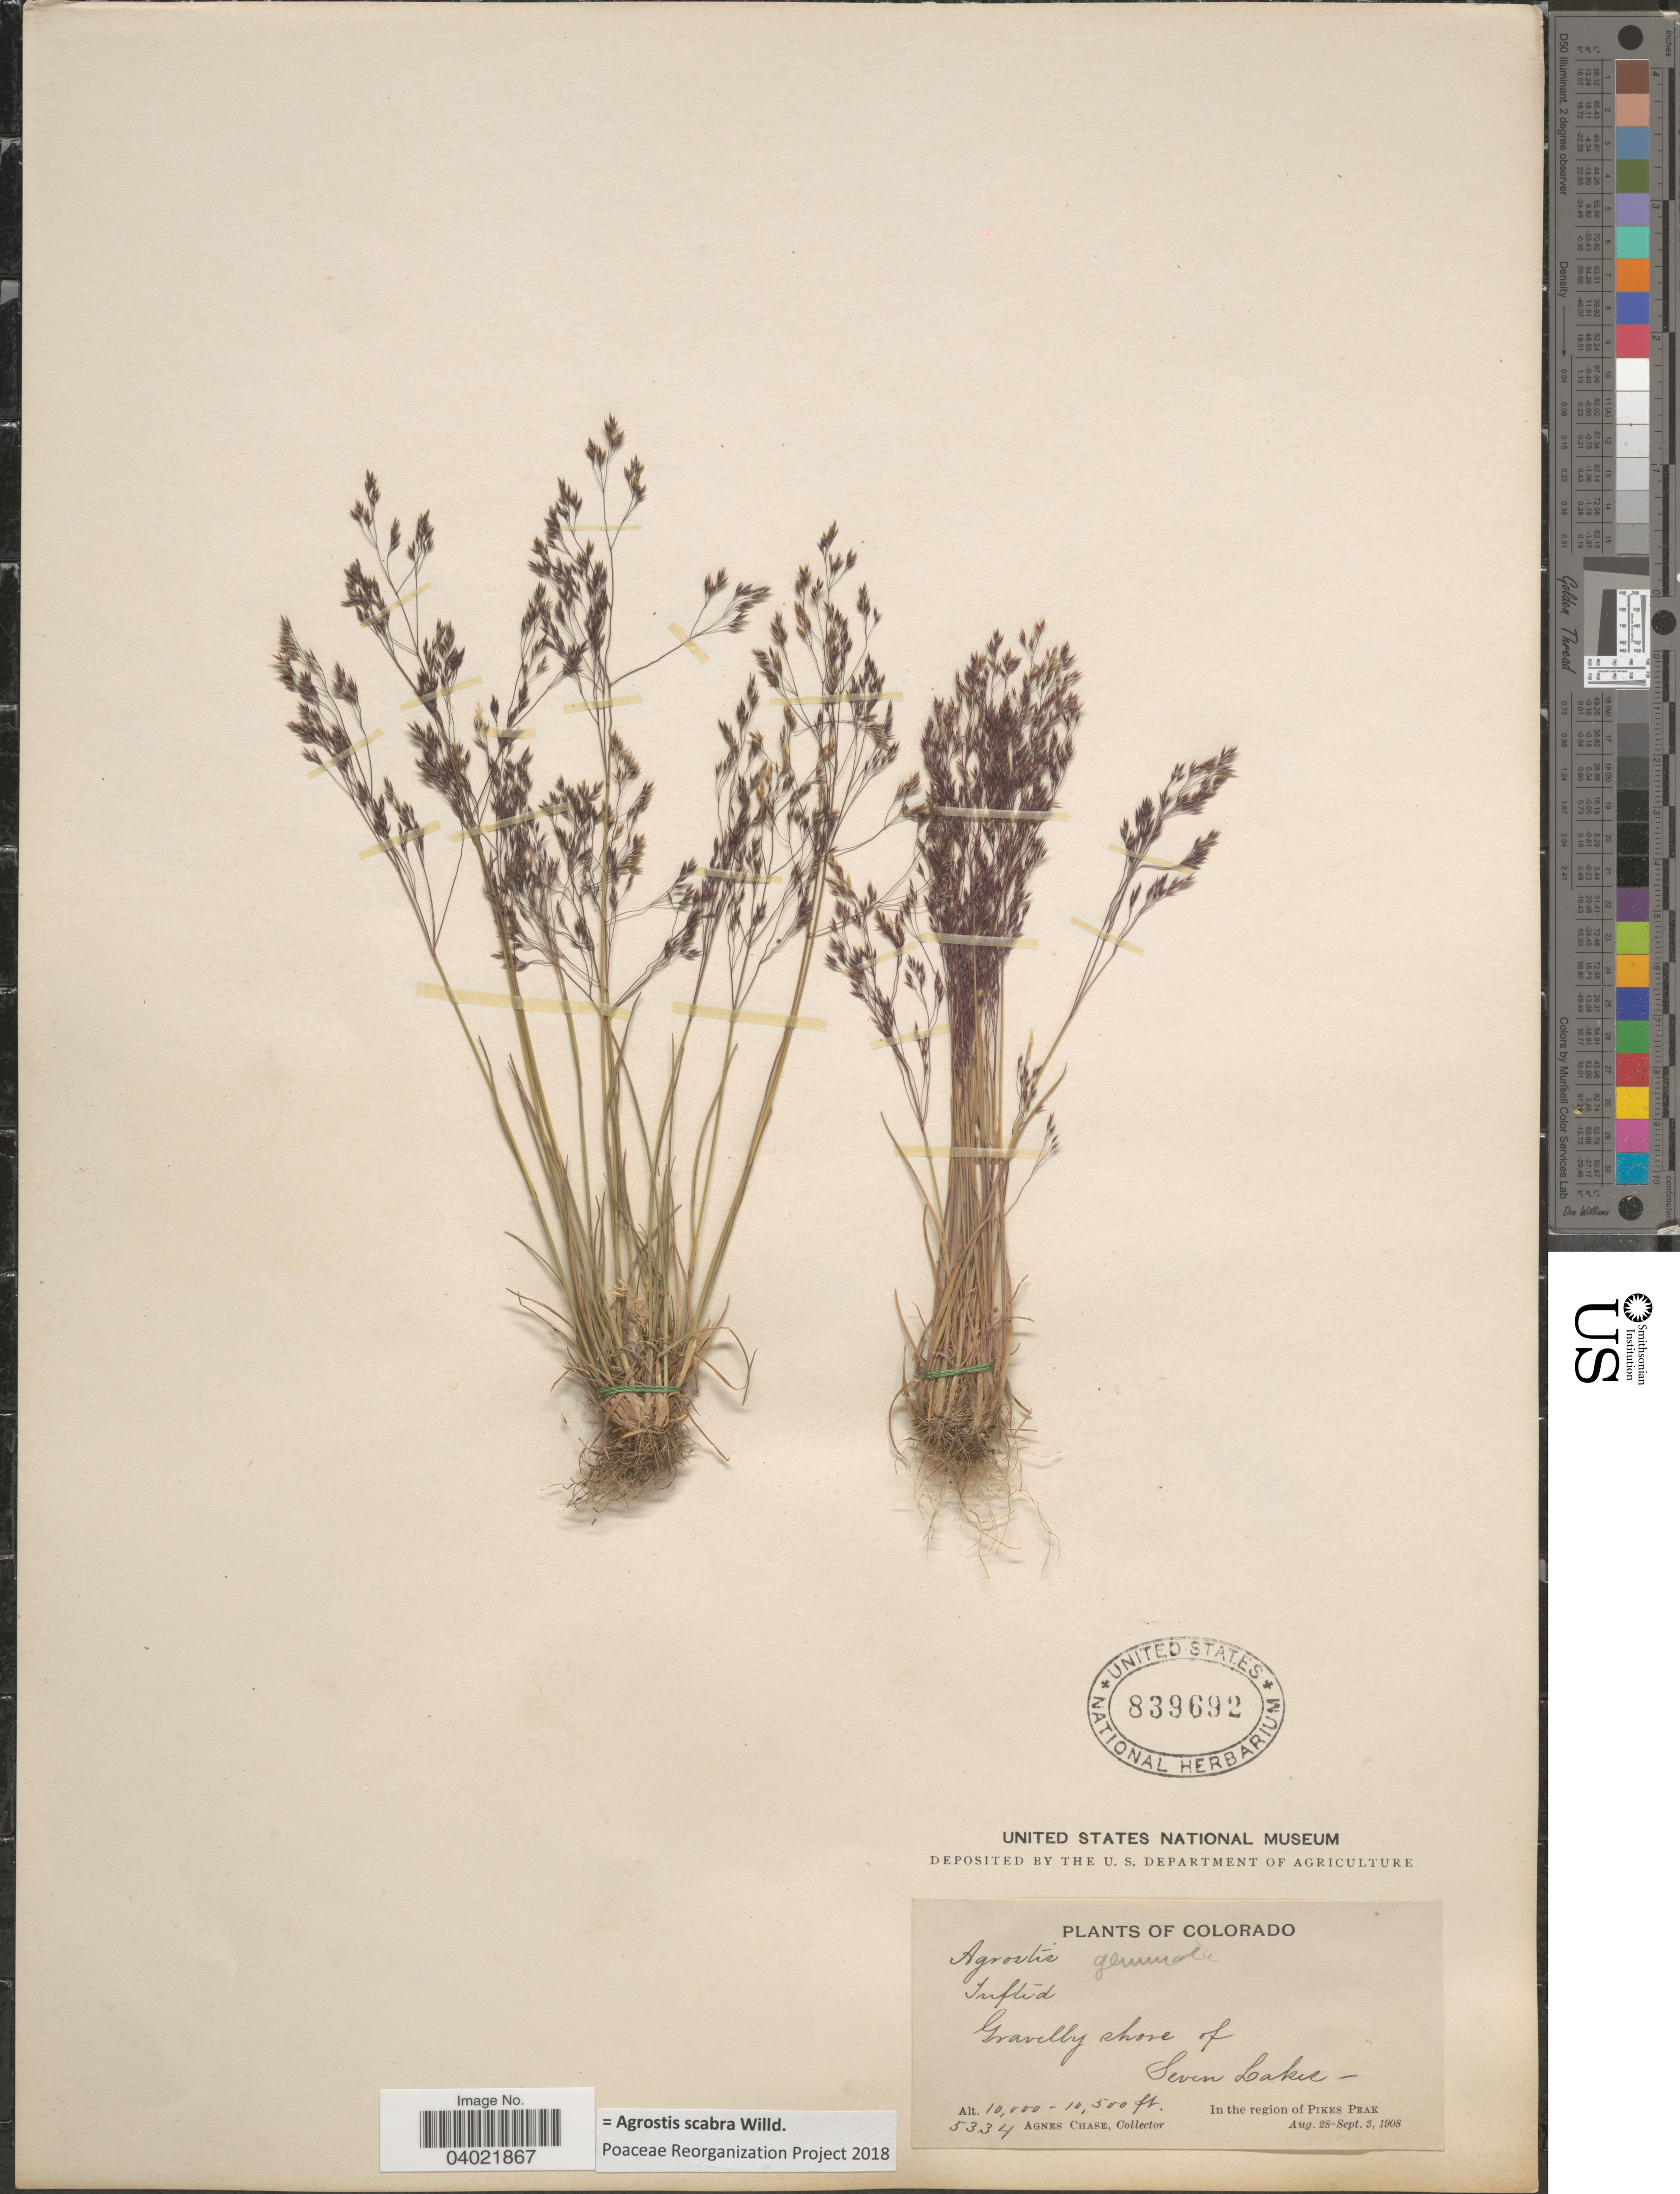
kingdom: Plantae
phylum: Tracheophyta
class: Liliopsida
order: Poales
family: Poaceae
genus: Agrostis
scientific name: Agrostis scabra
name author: Willd.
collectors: A. Chase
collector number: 5334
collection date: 1908-08-28/1908-09-03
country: United States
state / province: Colorado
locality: Shore of Seven Lakes. In the region of Pikes Peak.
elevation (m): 3048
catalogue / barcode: US 839692